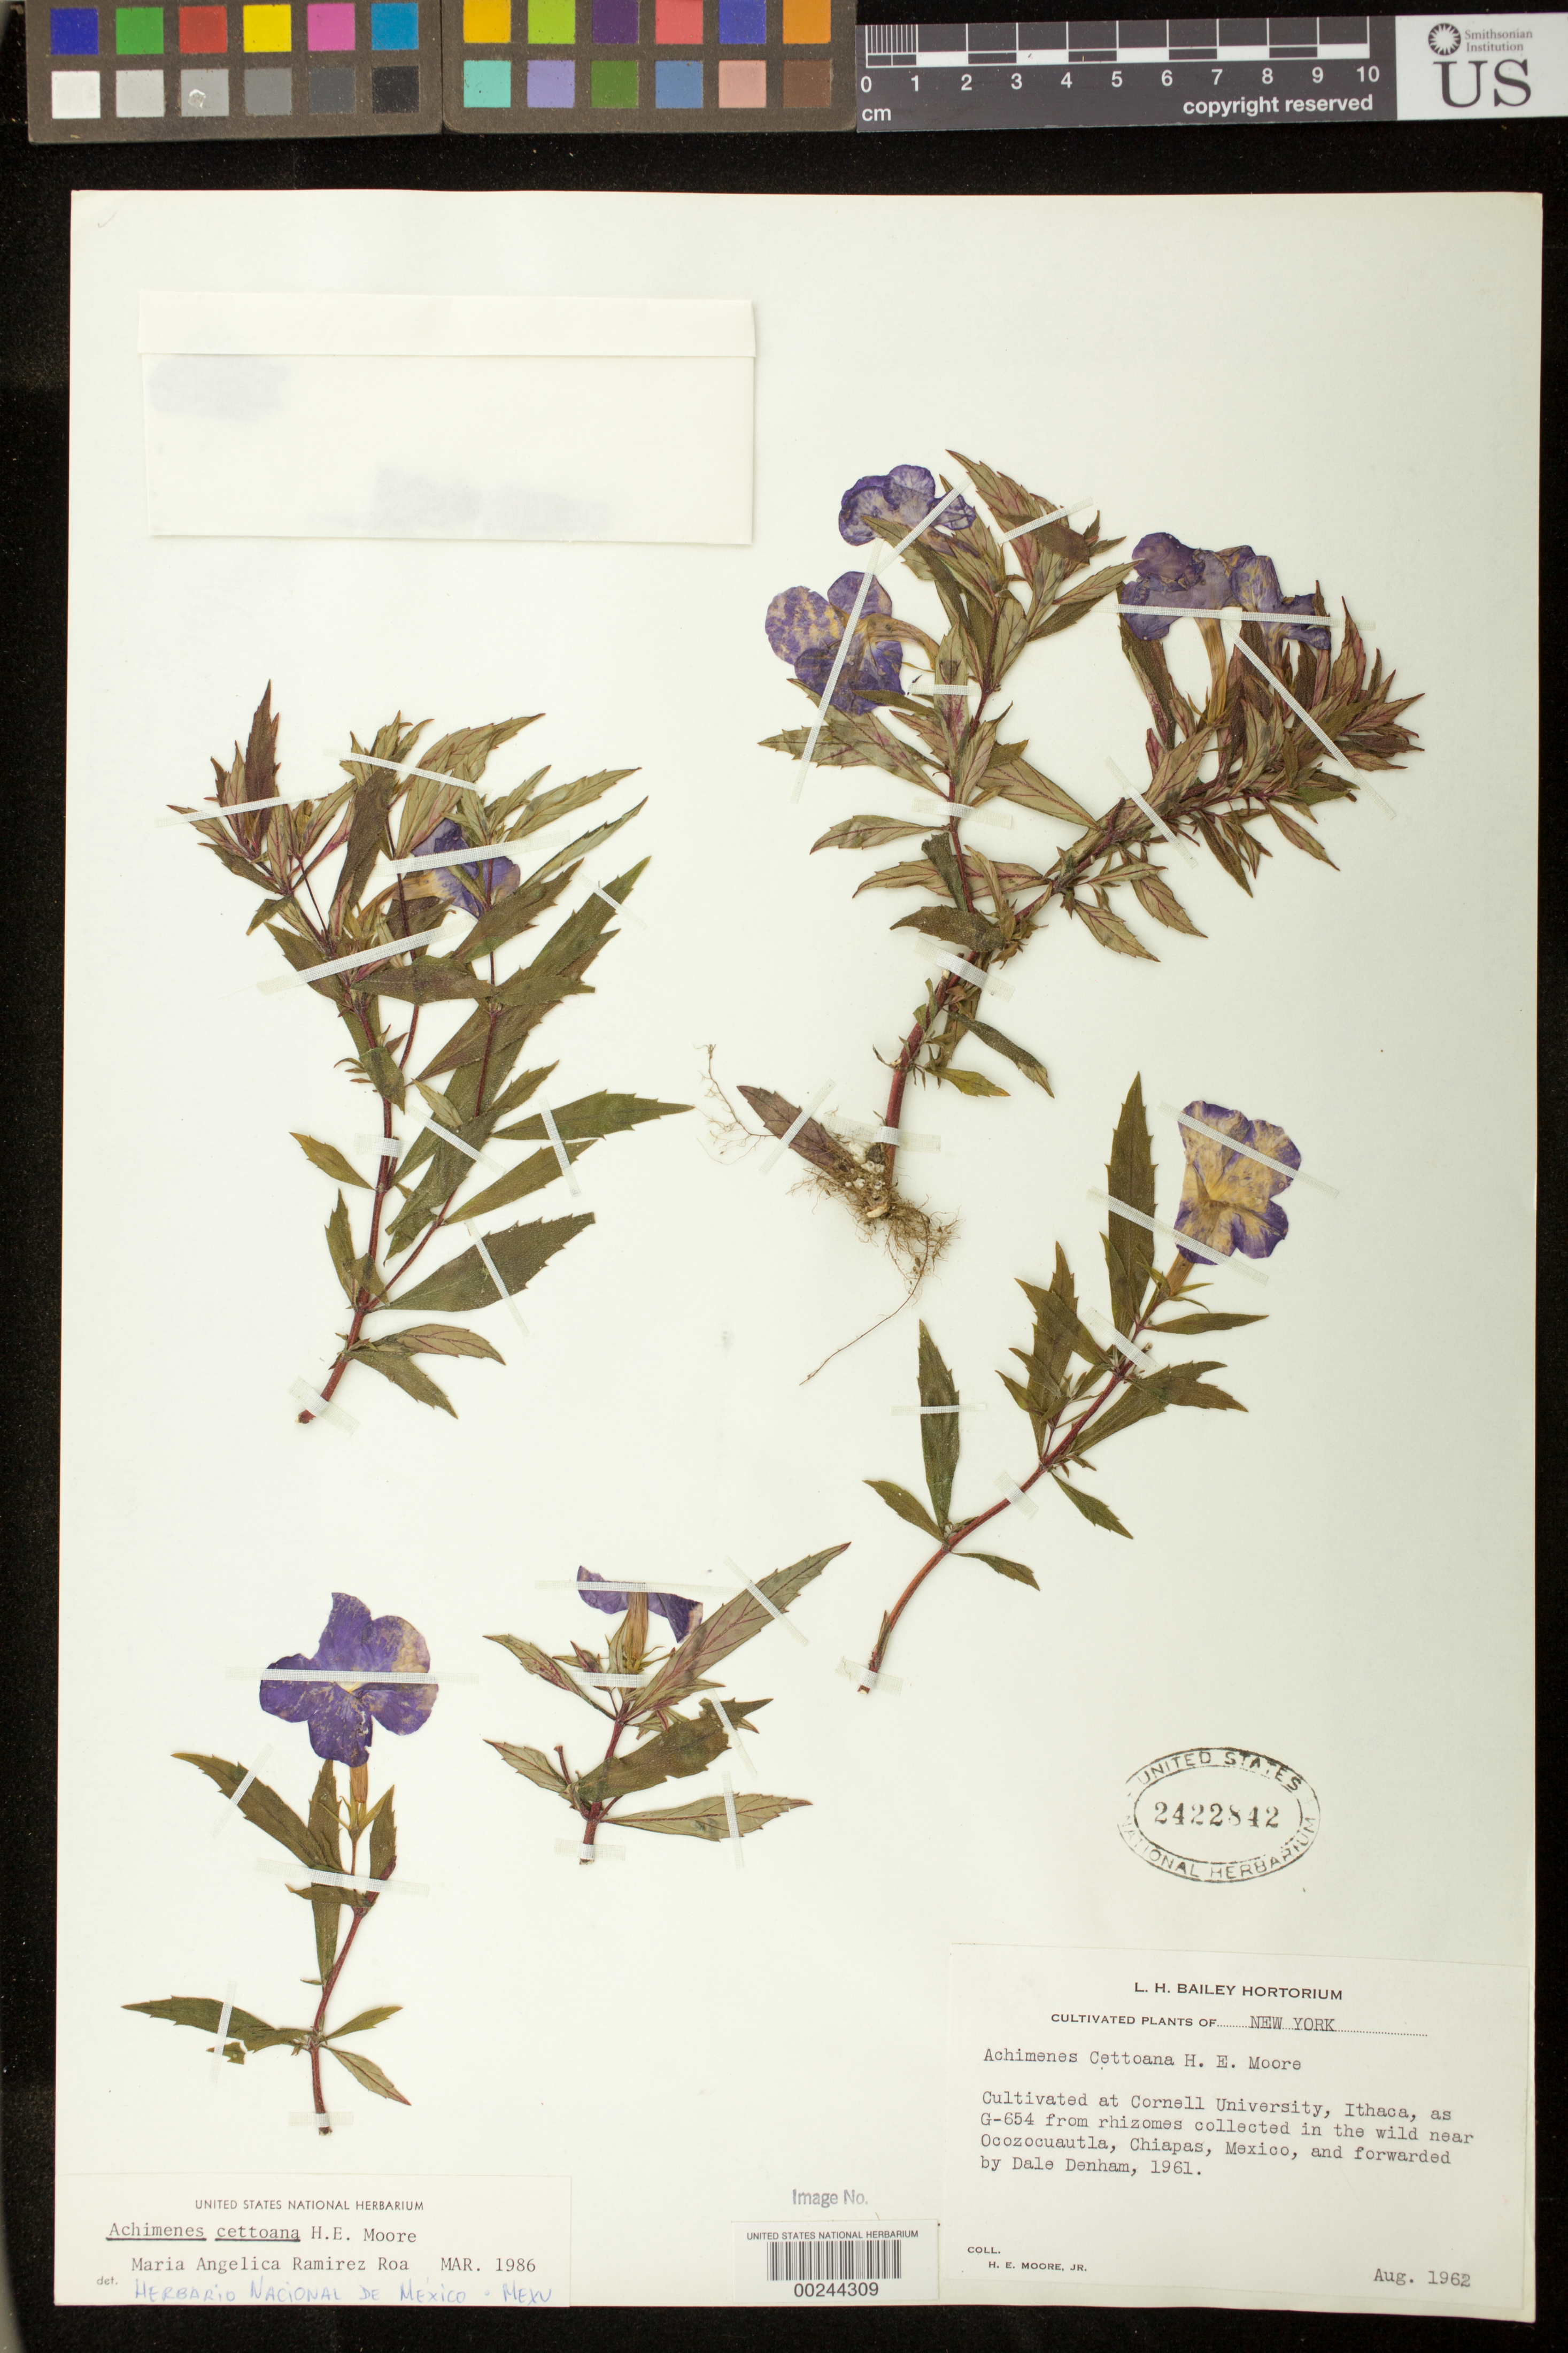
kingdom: Plantae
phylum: Tracheophyta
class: Magnoliopsida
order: Lamiales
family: Gesneriaceae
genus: Achimenes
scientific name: Achimenes cettoana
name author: H.E. Moore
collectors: H. E. Moore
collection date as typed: Aug 1962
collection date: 1962-08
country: Mexico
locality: Wild collection data; Mexico, Chiapas, near Ocozocuautla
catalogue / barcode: US 2422842